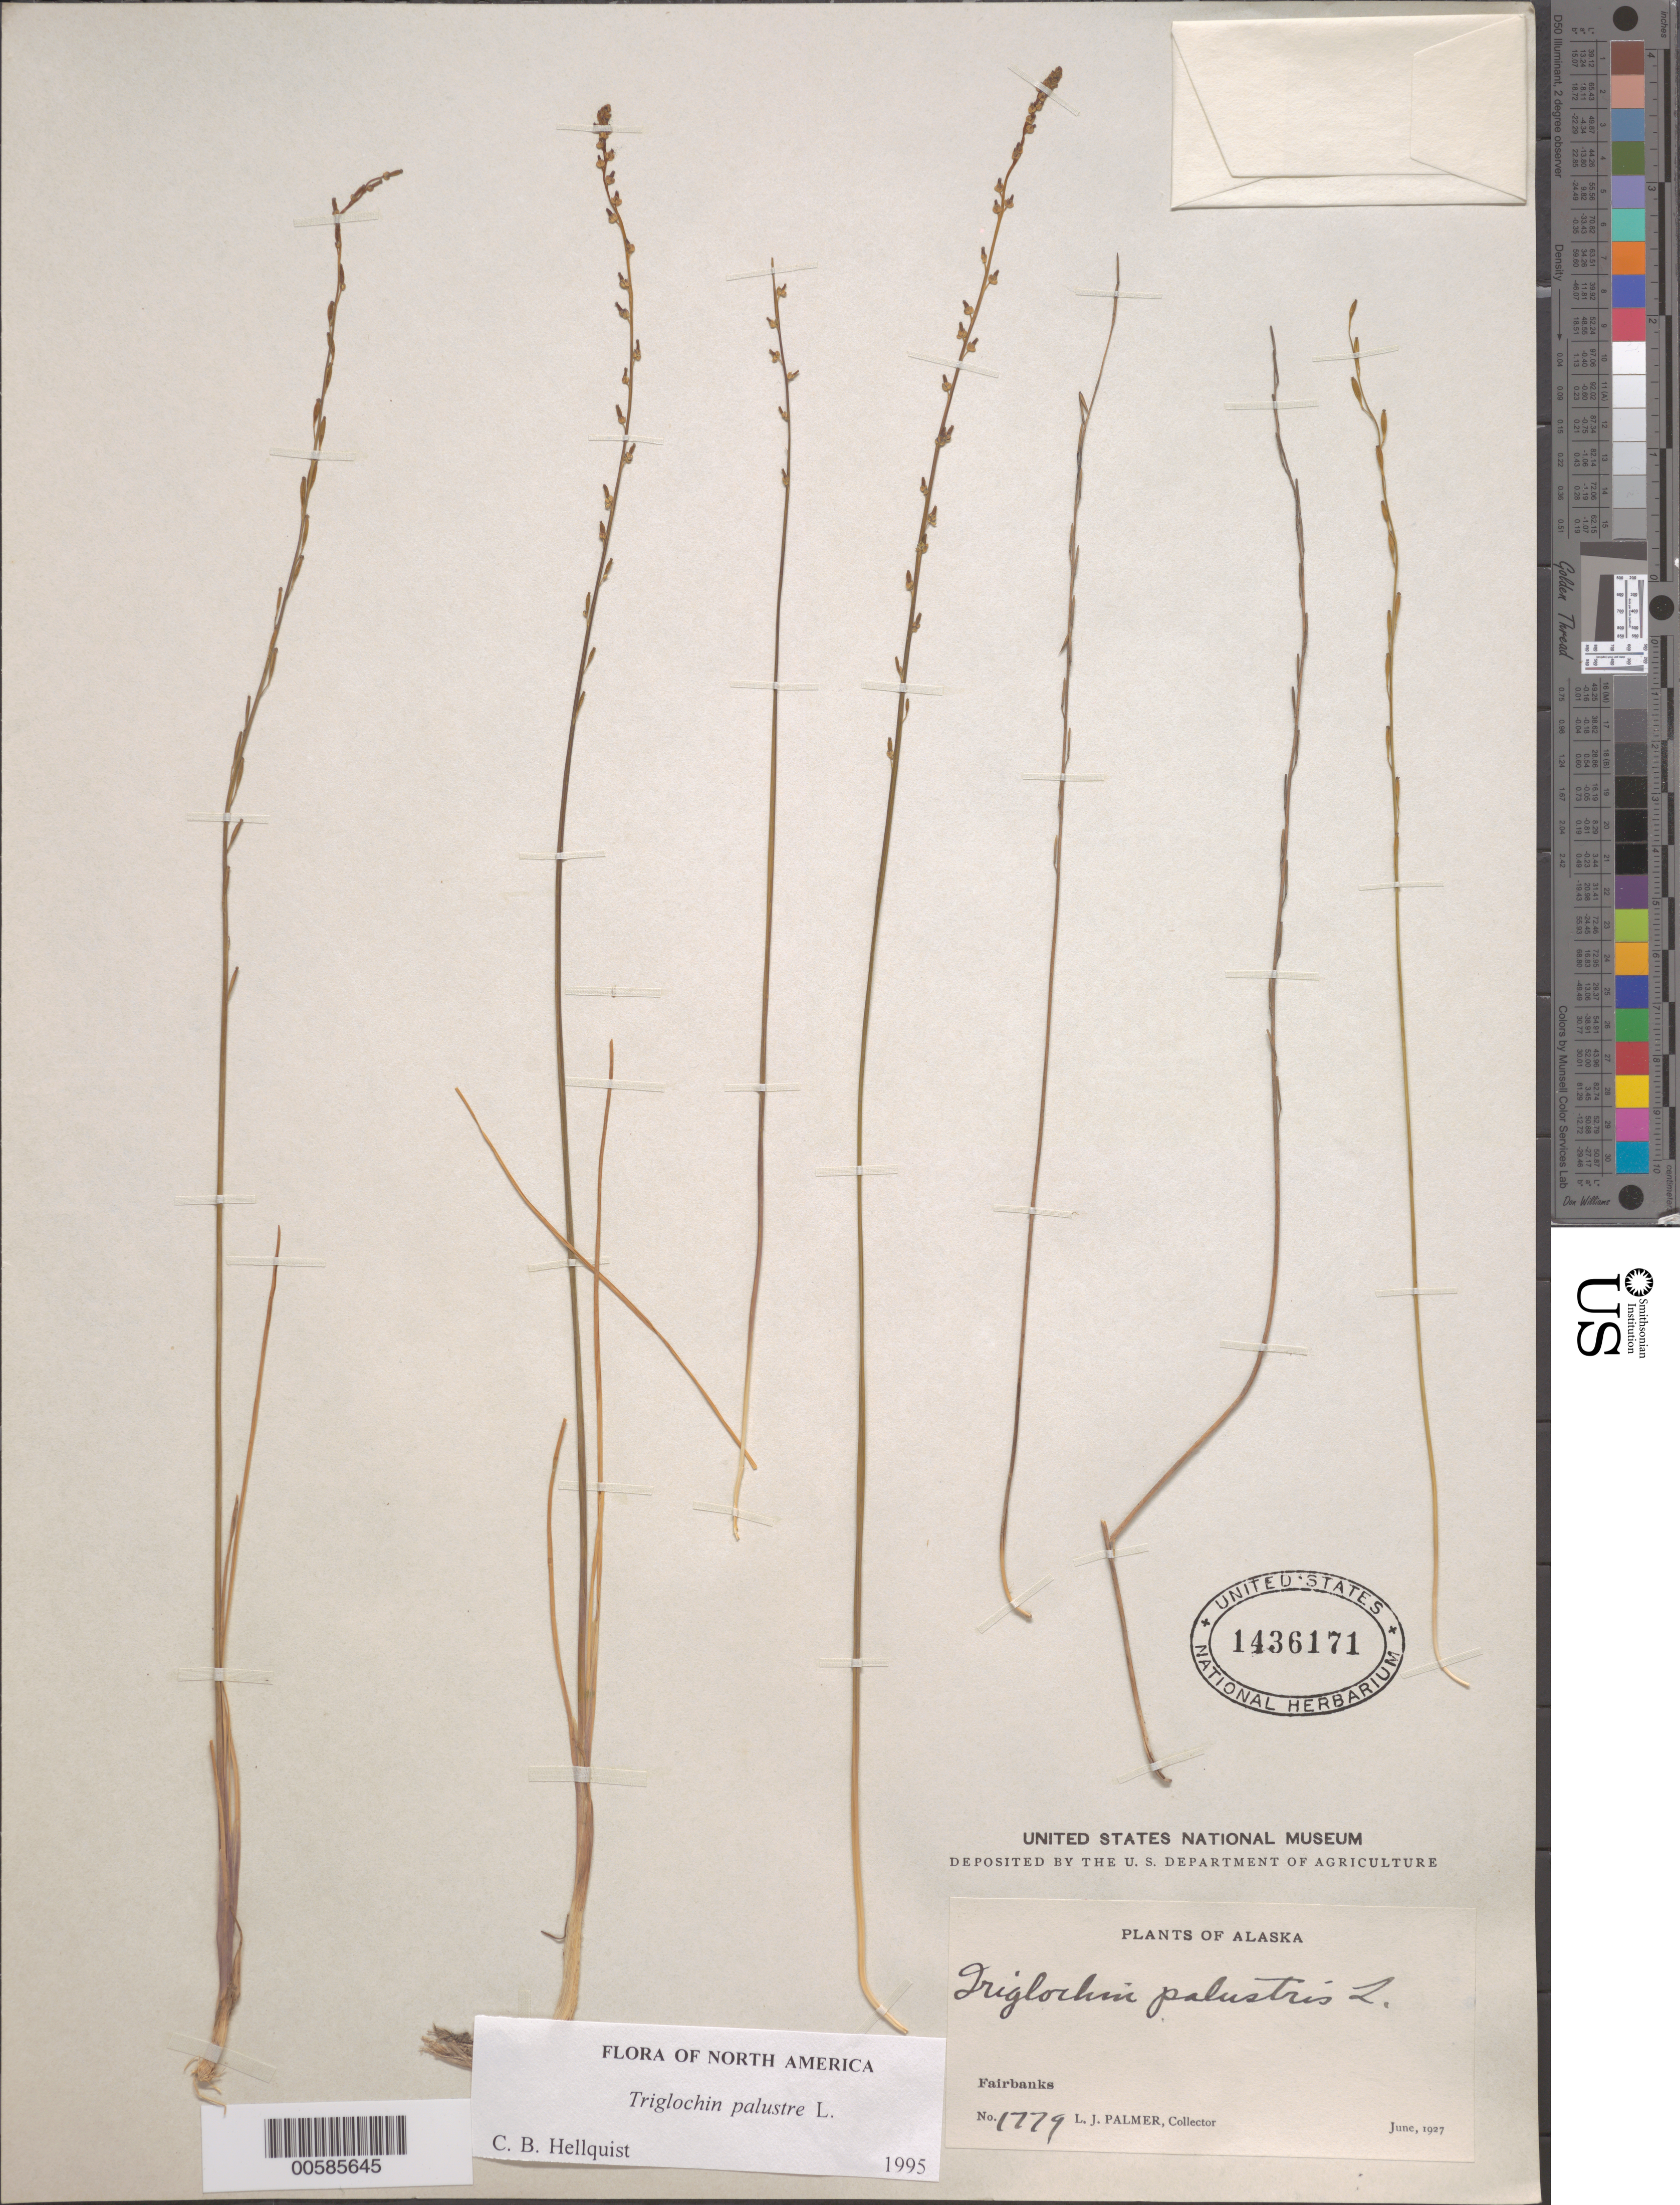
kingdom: Plantae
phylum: Tracheophyta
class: Liliopsida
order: Alismatales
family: Juncaginaceae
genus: Triglochin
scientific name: Triglochin palustris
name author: L.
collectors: L. J. Palmer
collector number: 1779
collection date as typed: Jun 1927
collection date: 1927-06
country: United States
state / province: Alaska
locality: Fairbanks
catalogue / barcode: US 1436171